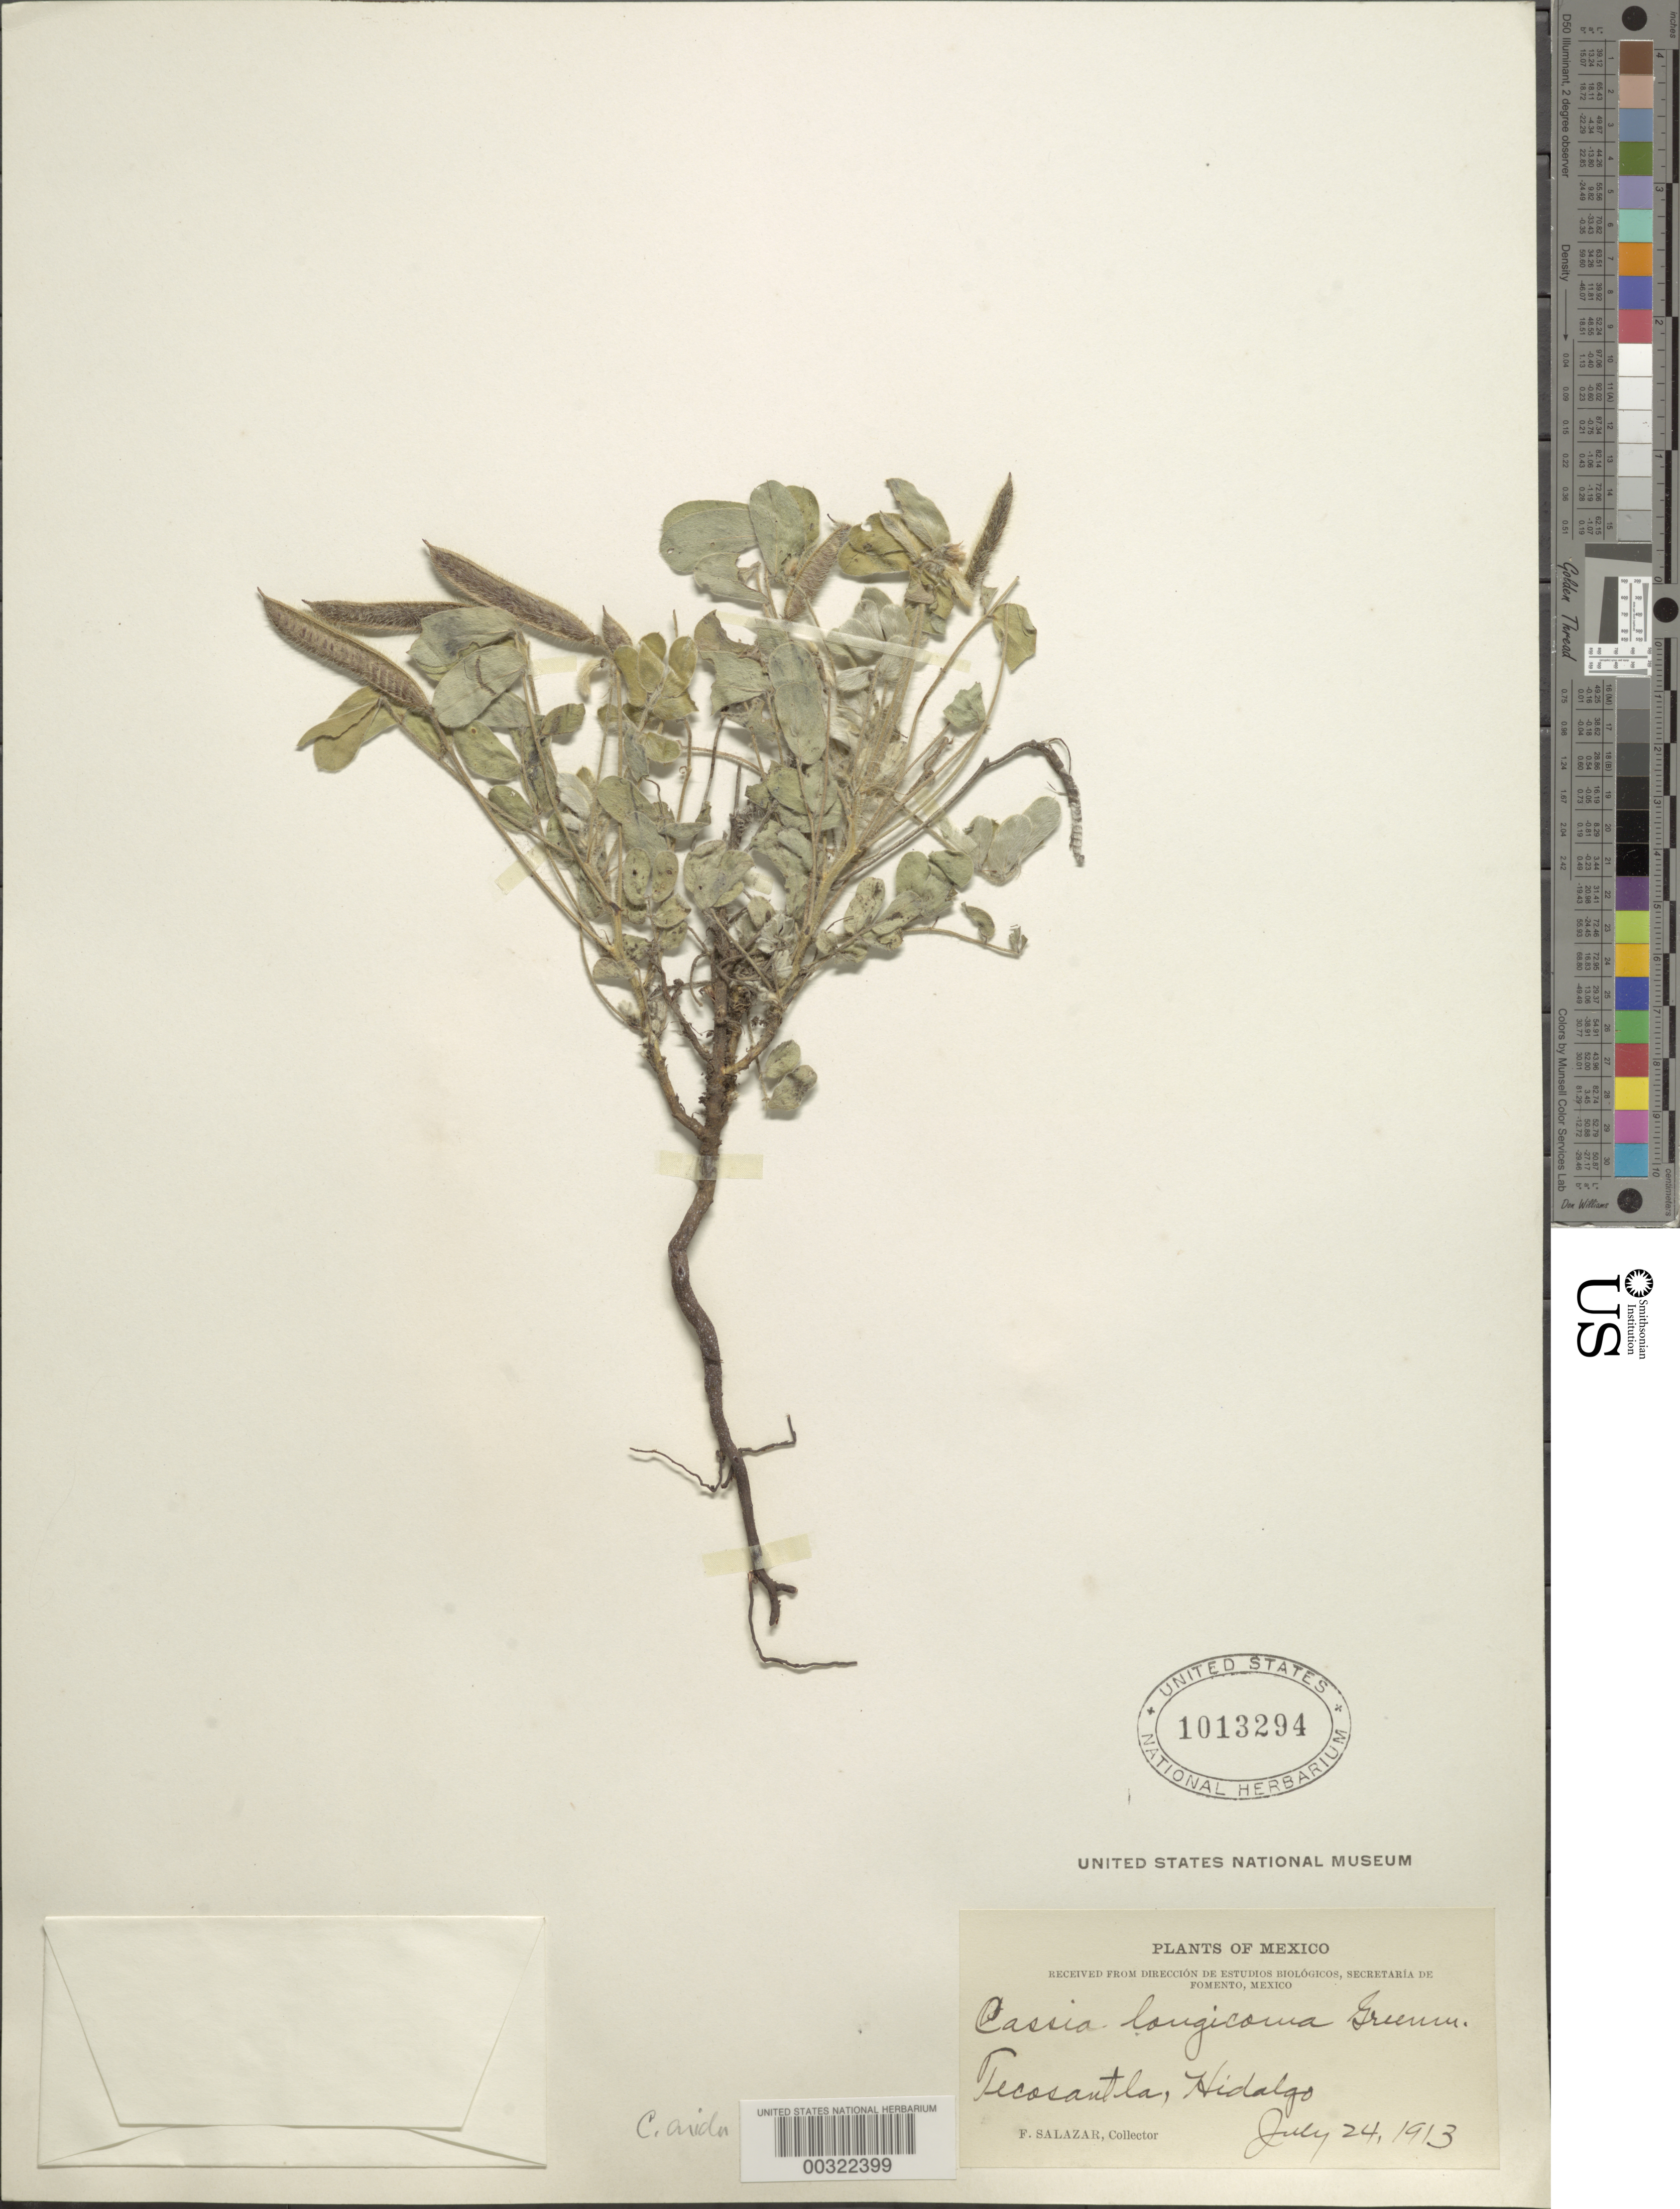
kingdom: Plantae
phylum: Tracheophyta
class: Magnoliopsida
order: Fabales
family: Fabaceae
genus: Senna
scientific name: Senna arida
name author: (Rose) H.S. Irwin & Barneby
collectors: F. Salazar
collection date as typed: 24 Jul 1913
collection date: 1913-07-24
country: Mexico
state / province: Hidalgo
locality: Tecosantla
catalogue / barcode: US 1013294